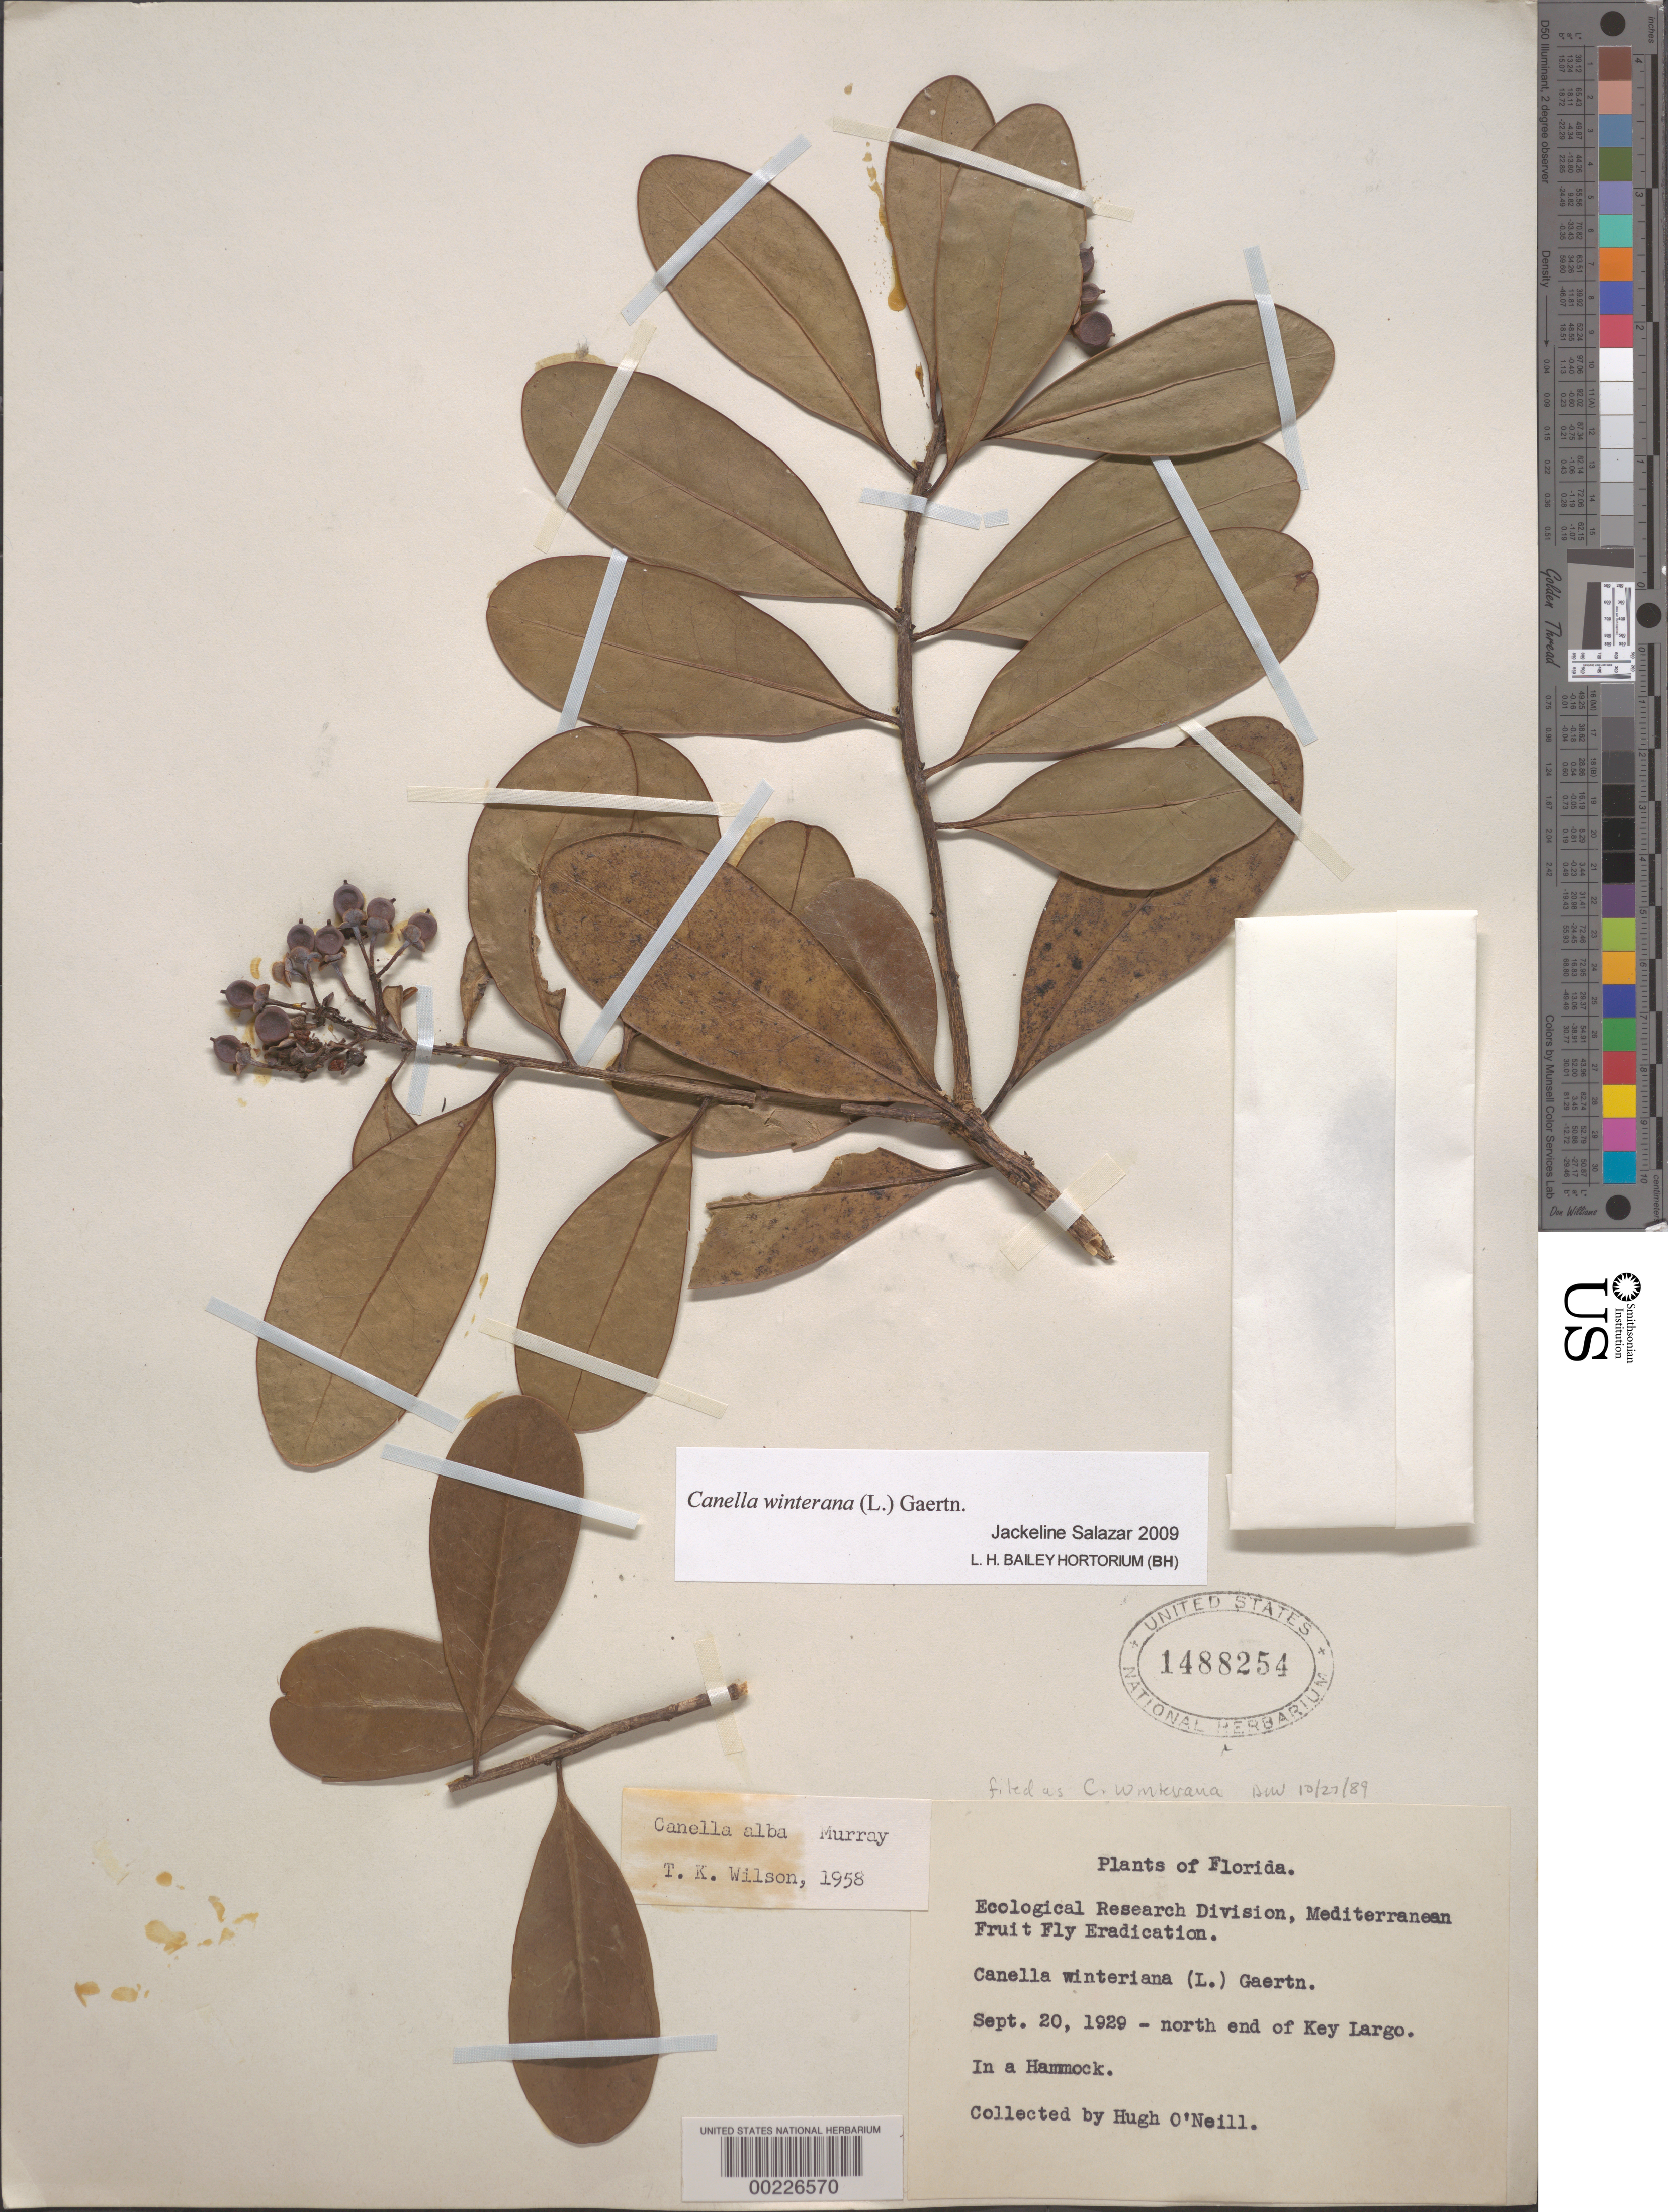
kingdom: Plantae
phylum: Tracheophyta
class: Magnoliopsida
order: Canellales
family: Canellaceae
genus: Canella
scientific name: Canella winterana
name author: (L.) Gaertn.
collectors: H. O'Neill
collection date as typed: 20 Sep 1929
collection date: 1929-09-20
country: United States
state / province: Florida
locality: N end of key largo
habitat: In a hammock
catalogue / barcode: US 1488254